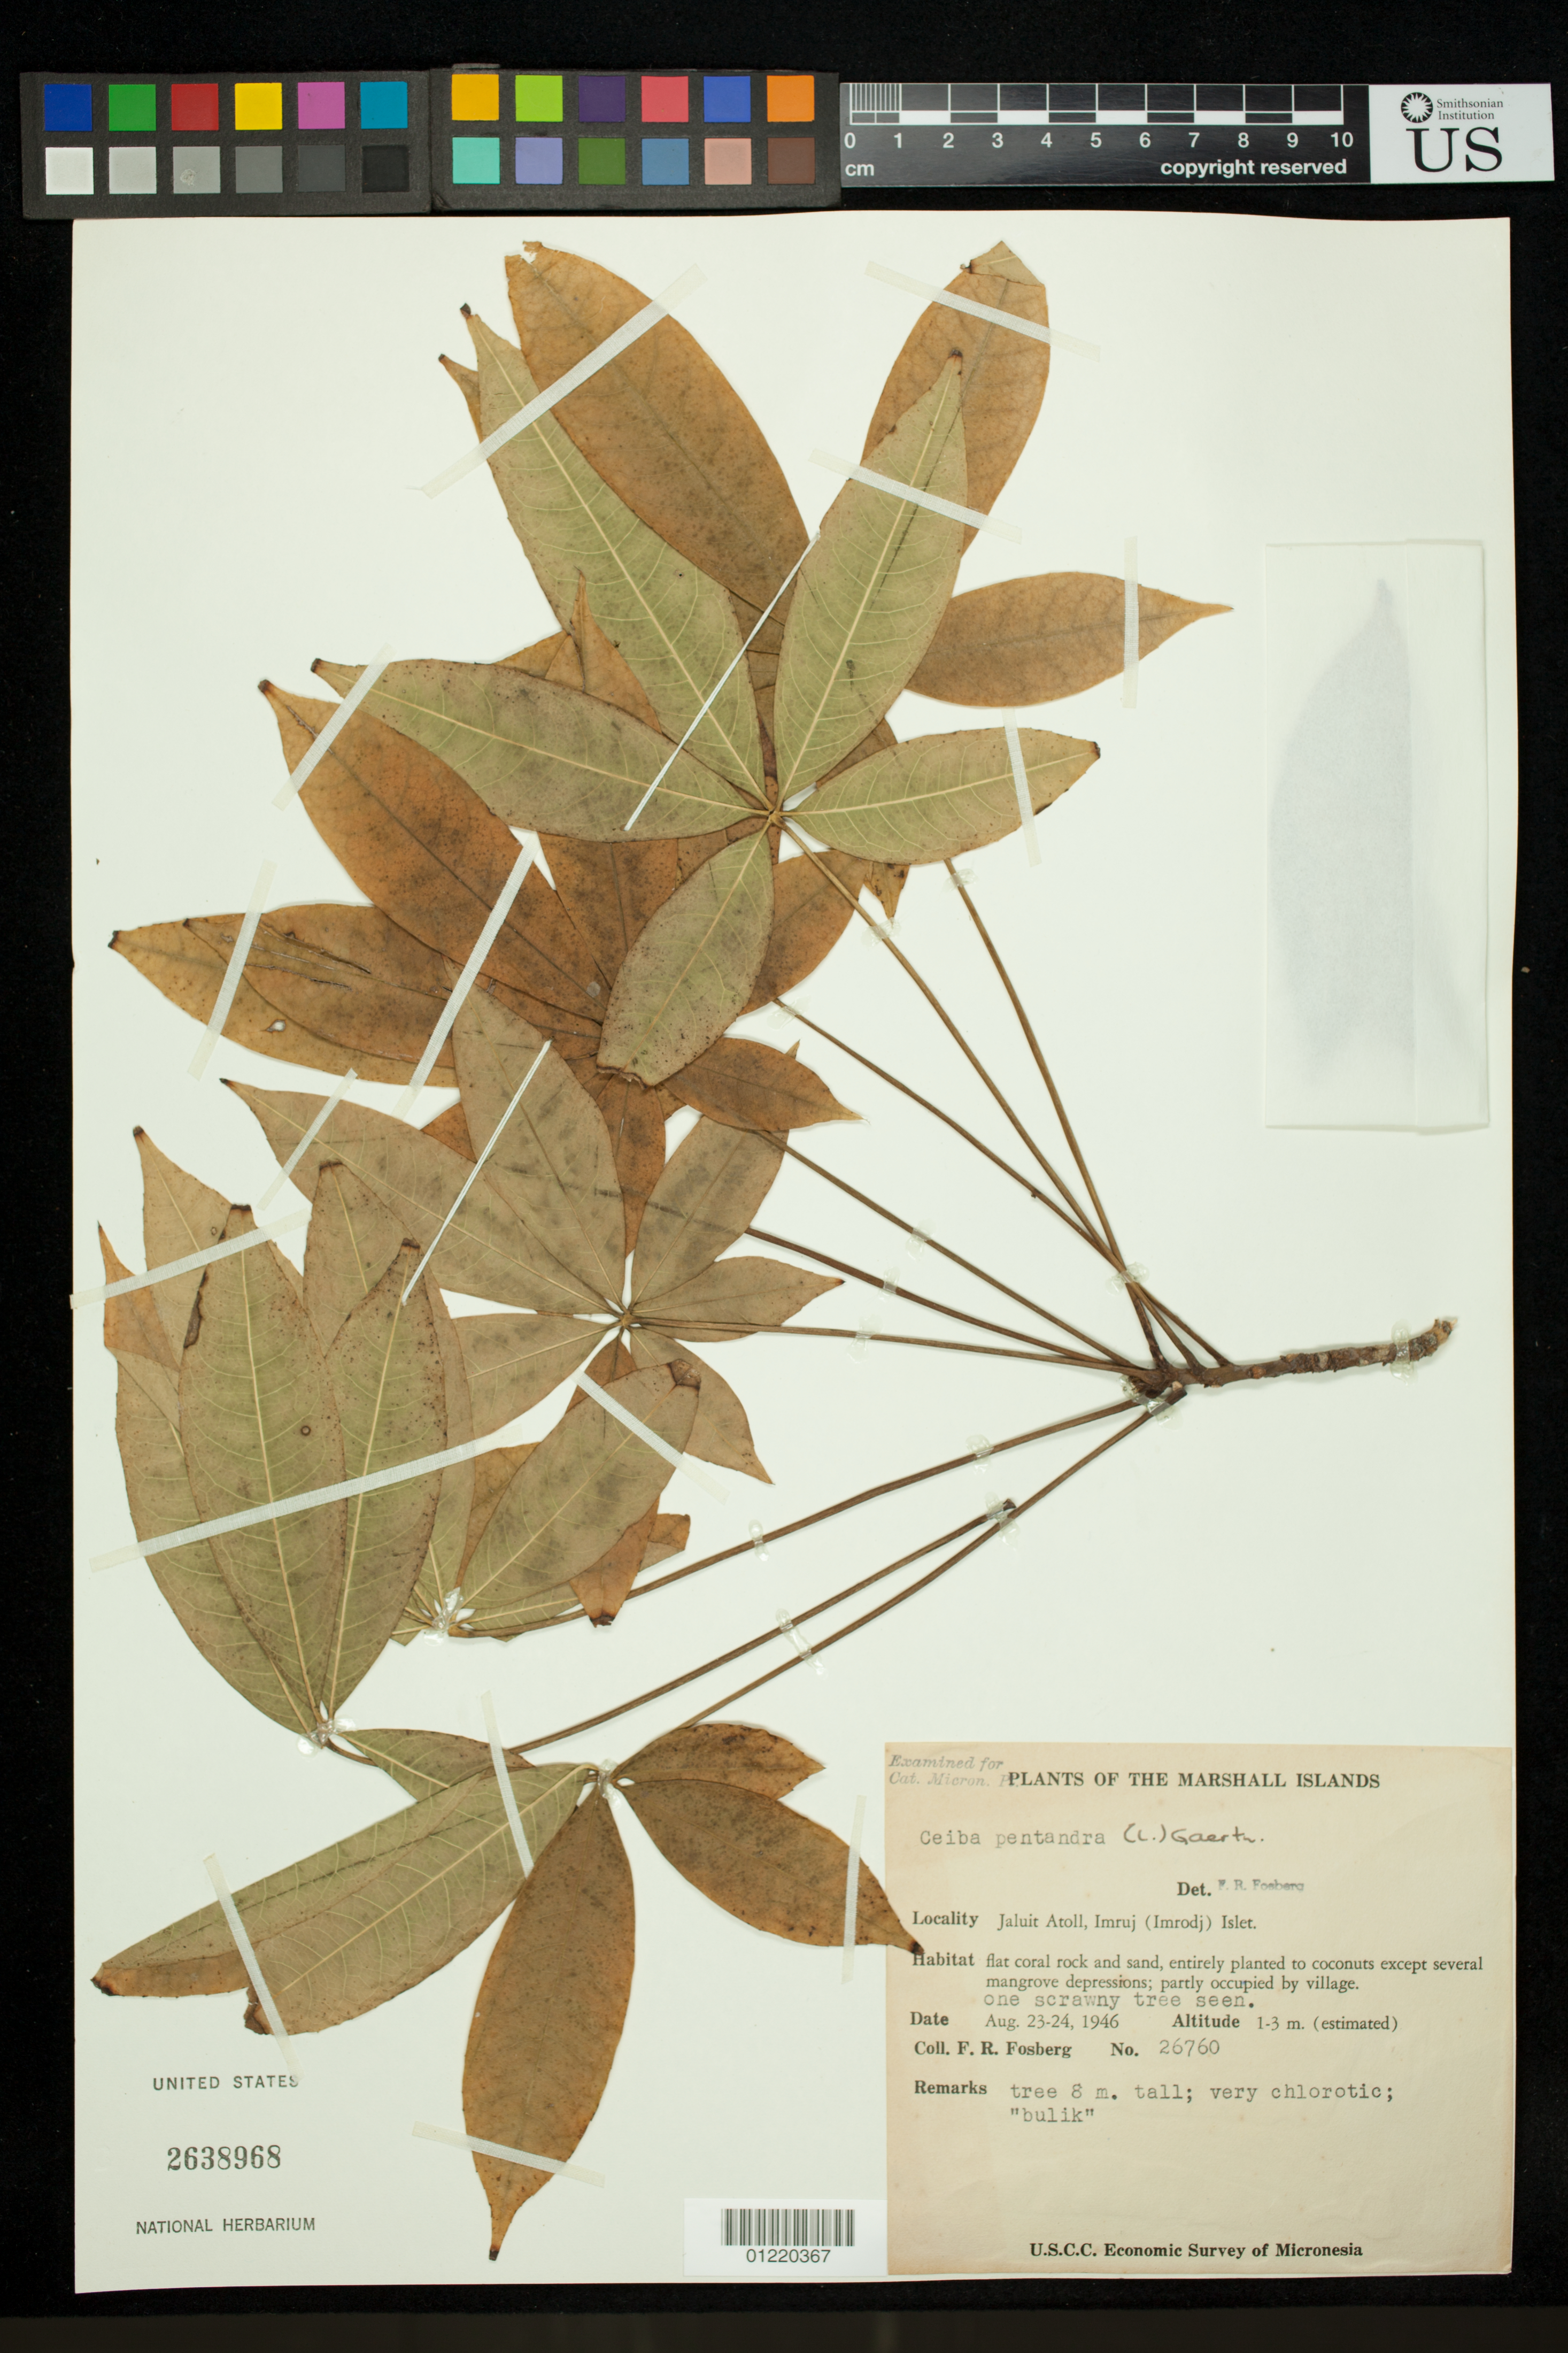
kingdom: Plantae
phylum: Tracheophyta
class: Magnoliopsida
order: Malvales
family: Malvaceae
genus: Ceiba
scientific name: Ceiba pentandra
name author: (L.) Gaertn.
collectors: F. R. Fosberg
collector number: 26760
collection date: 1946-08-23/1946-08-24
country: Marshall Islands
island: Jaluit Atoll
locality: Imruj (Imrodj) Islet.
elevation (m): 1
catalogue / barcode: US 2638968